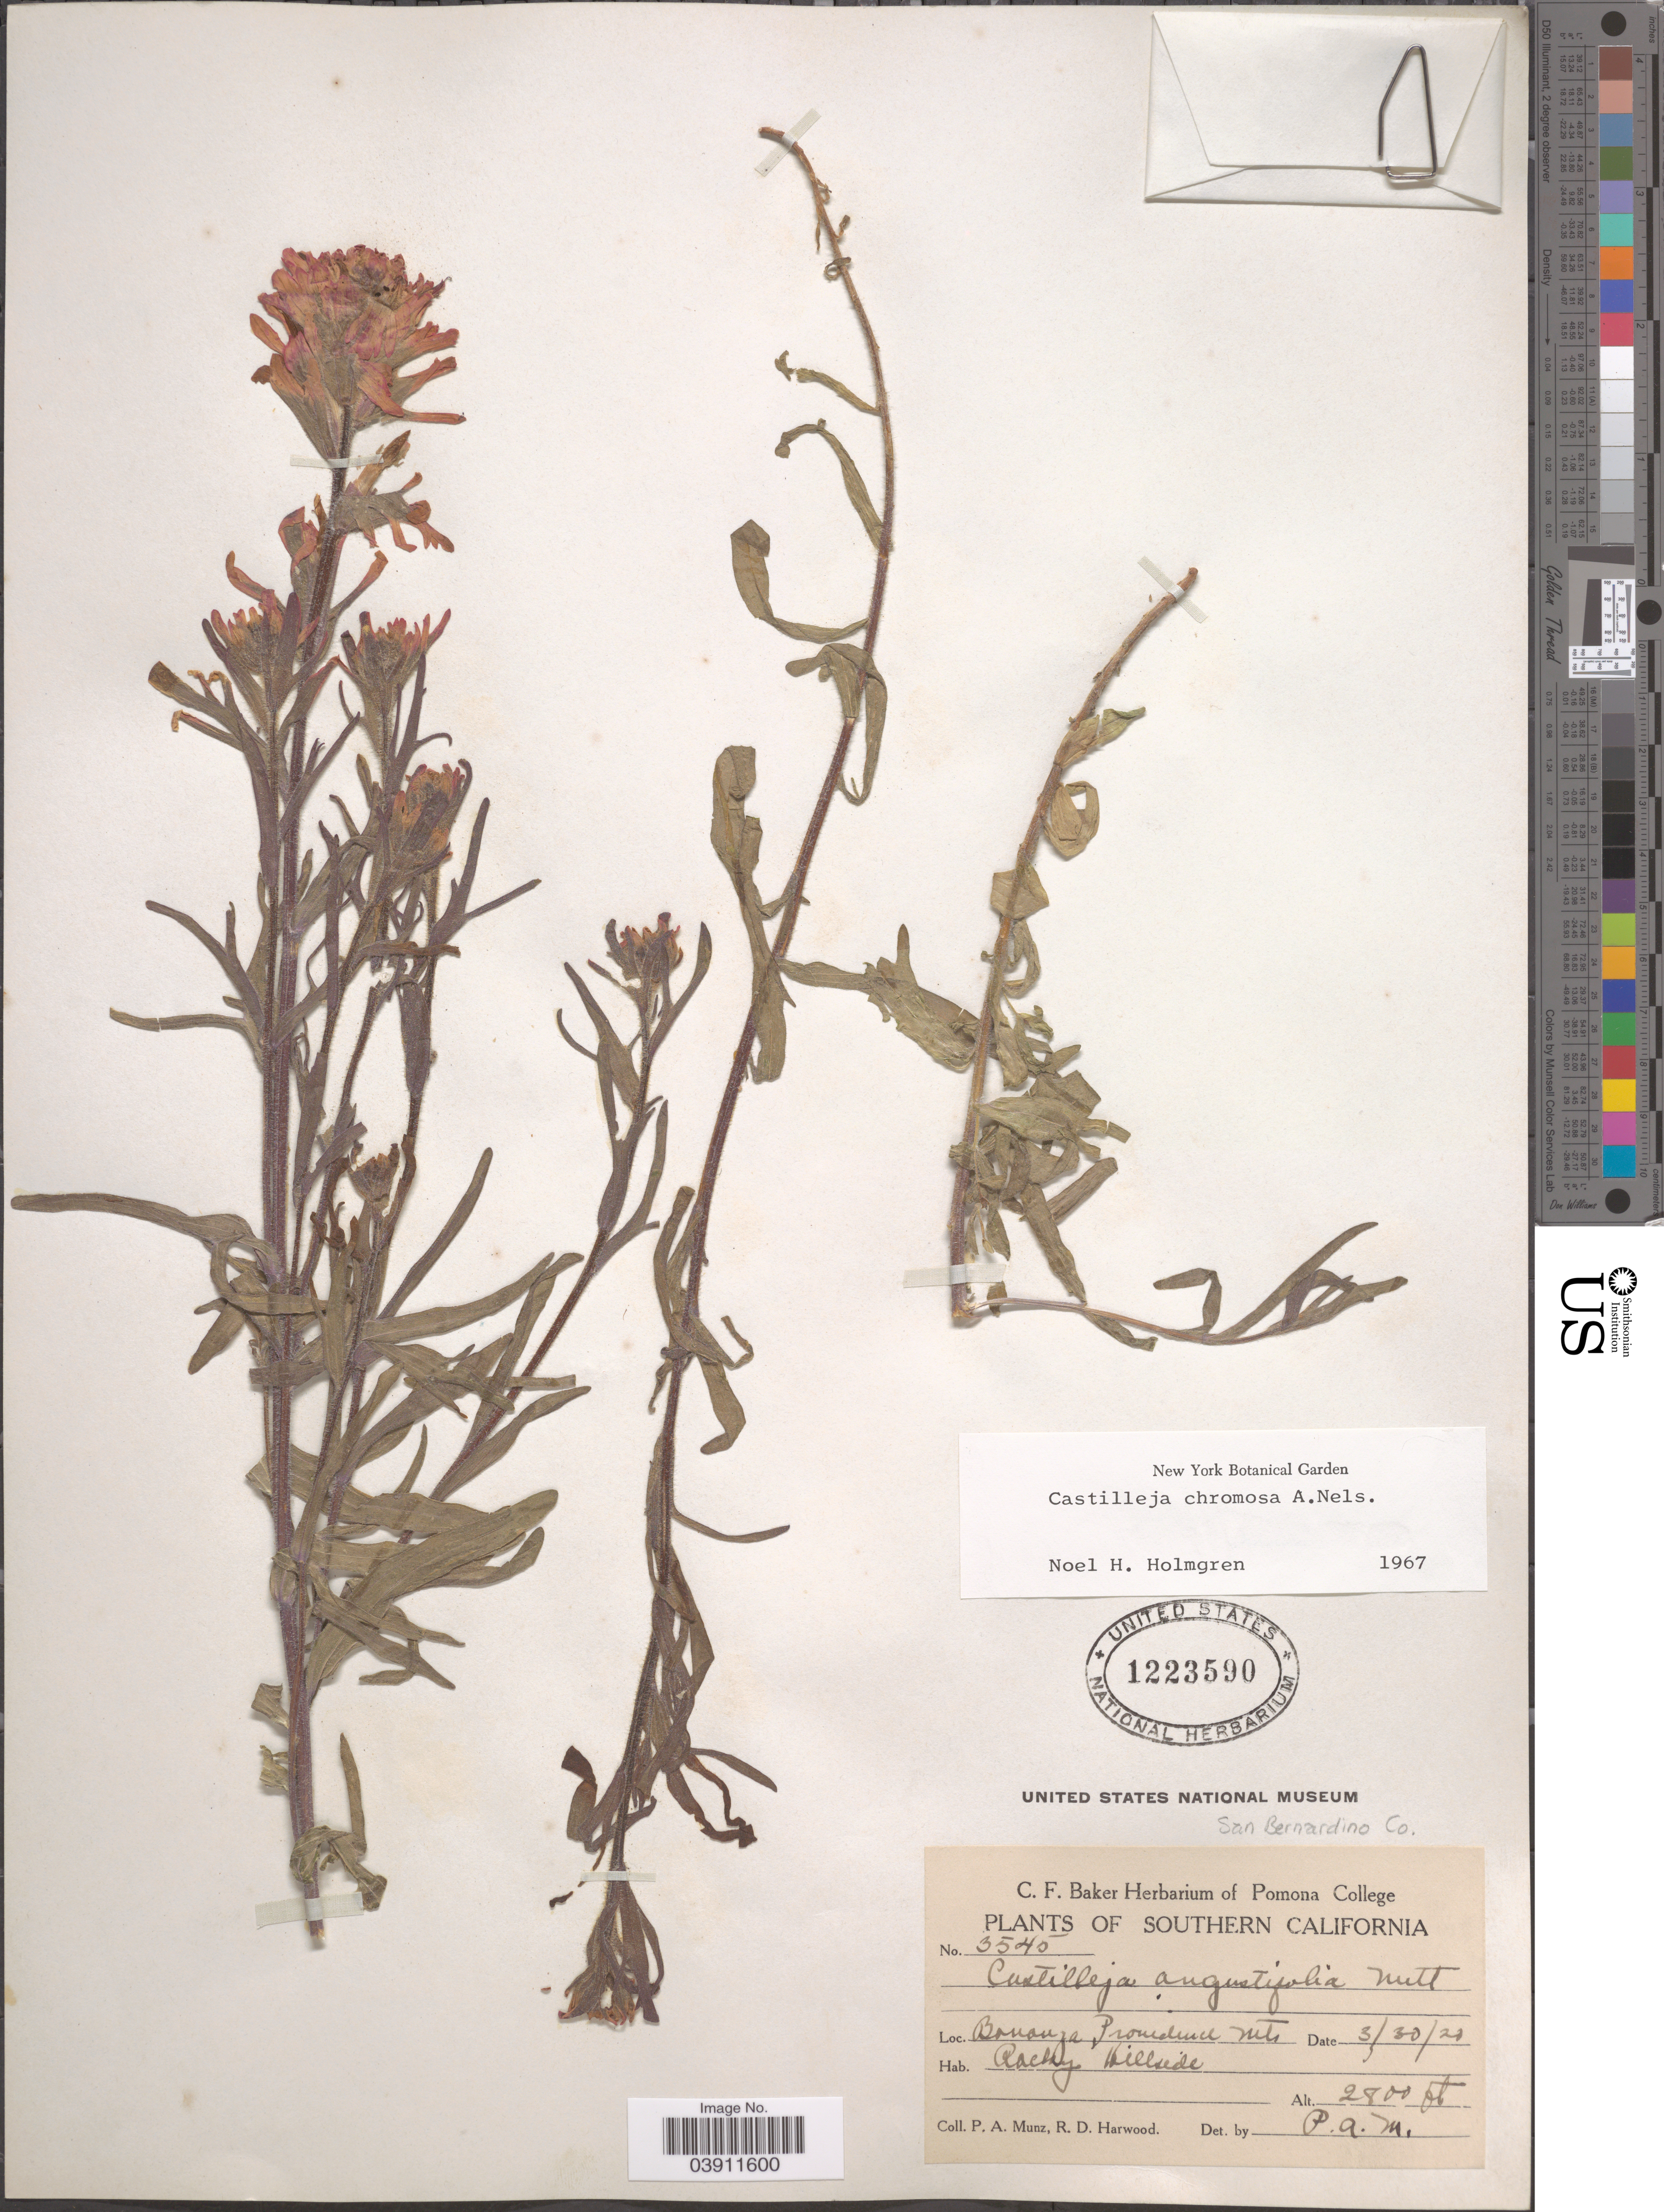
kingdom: Plantae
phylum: Tracheophyta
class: Magnoliopsida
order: Lamiales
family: Orobanchaceae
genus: Castilleja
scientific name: Castilleja chromosa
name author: A. Nelson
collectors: P. A. Munz & R. Harwood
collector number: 3545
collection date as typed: Transcribed d/m/y: 30/3/20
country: United States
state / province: California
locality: Southern California. Bonanza, Providence Mts.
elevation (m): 853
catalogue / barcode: US 1223590